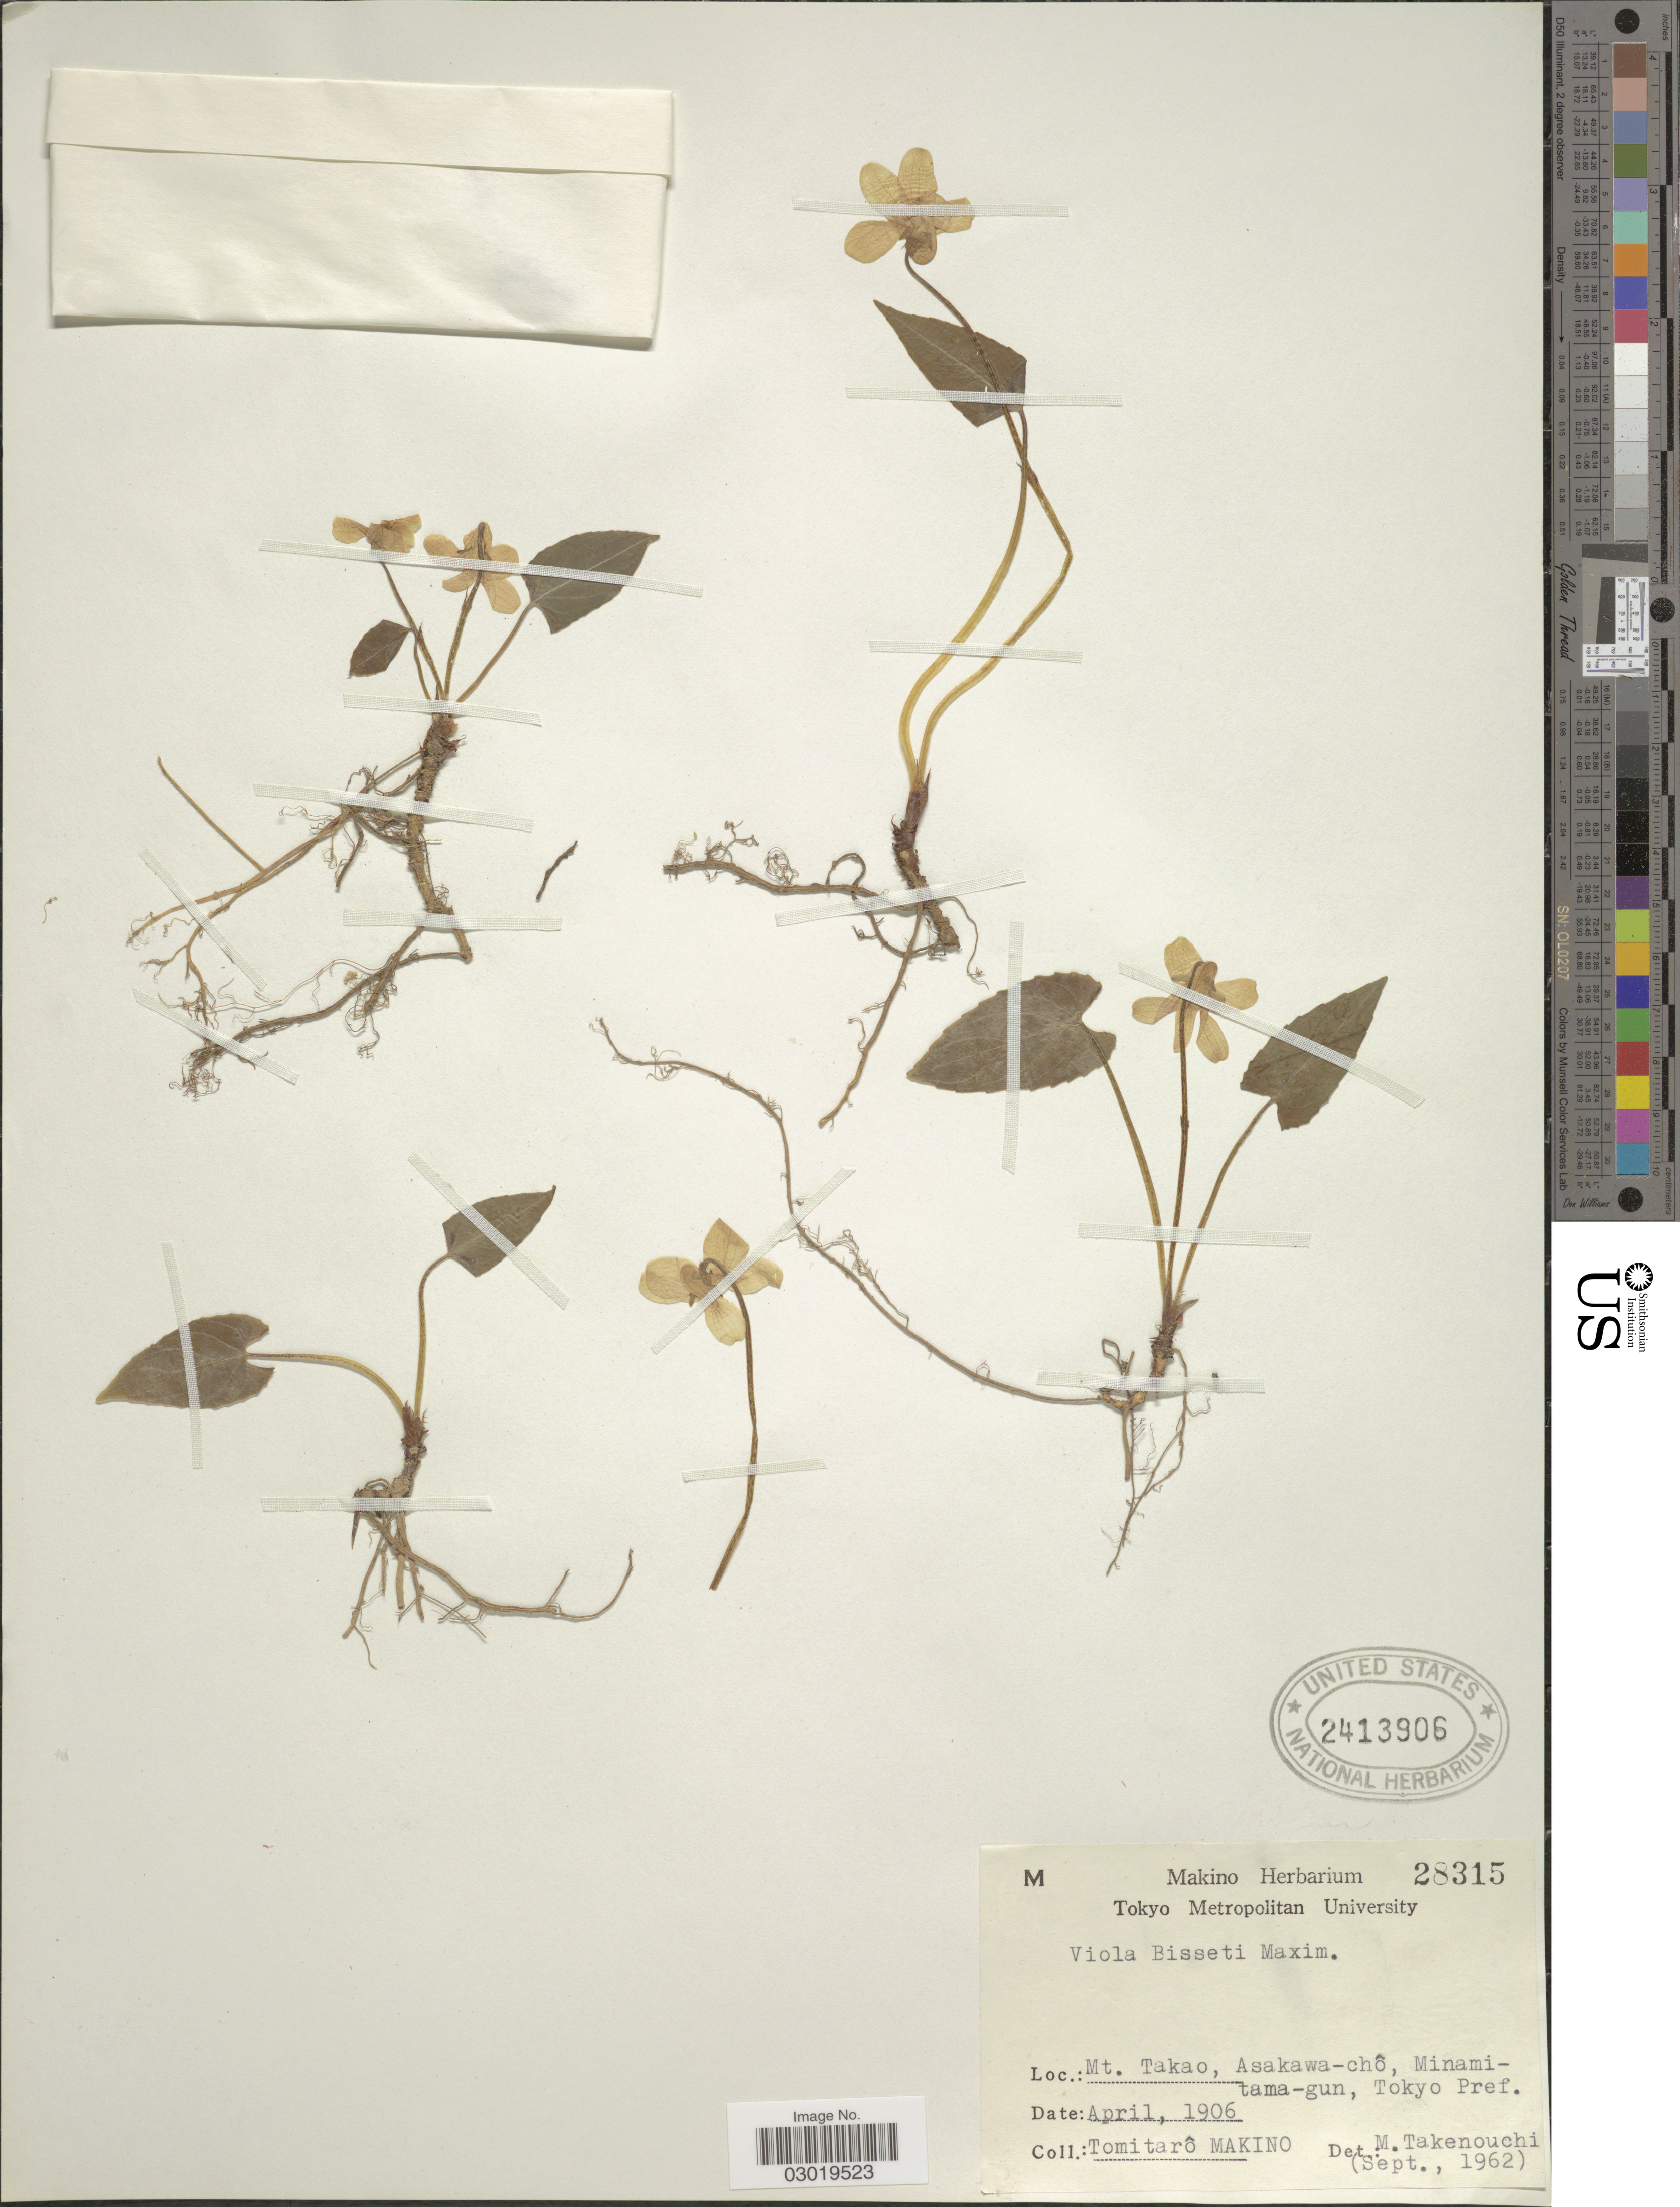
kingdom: Plantae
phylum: Tracheophyta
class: Magnoliopsida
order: Malpighiales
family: Violaceae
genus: Viola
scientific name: Viola x bissellii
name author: House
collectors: T. Makino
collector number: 28315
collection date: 1906-04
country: Japan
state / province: Tokyo, Federal City of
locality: Mt. Takao, Asakawa-Chô, Minamitama-gun, Tokyo Pref.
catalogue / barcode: US 2413906